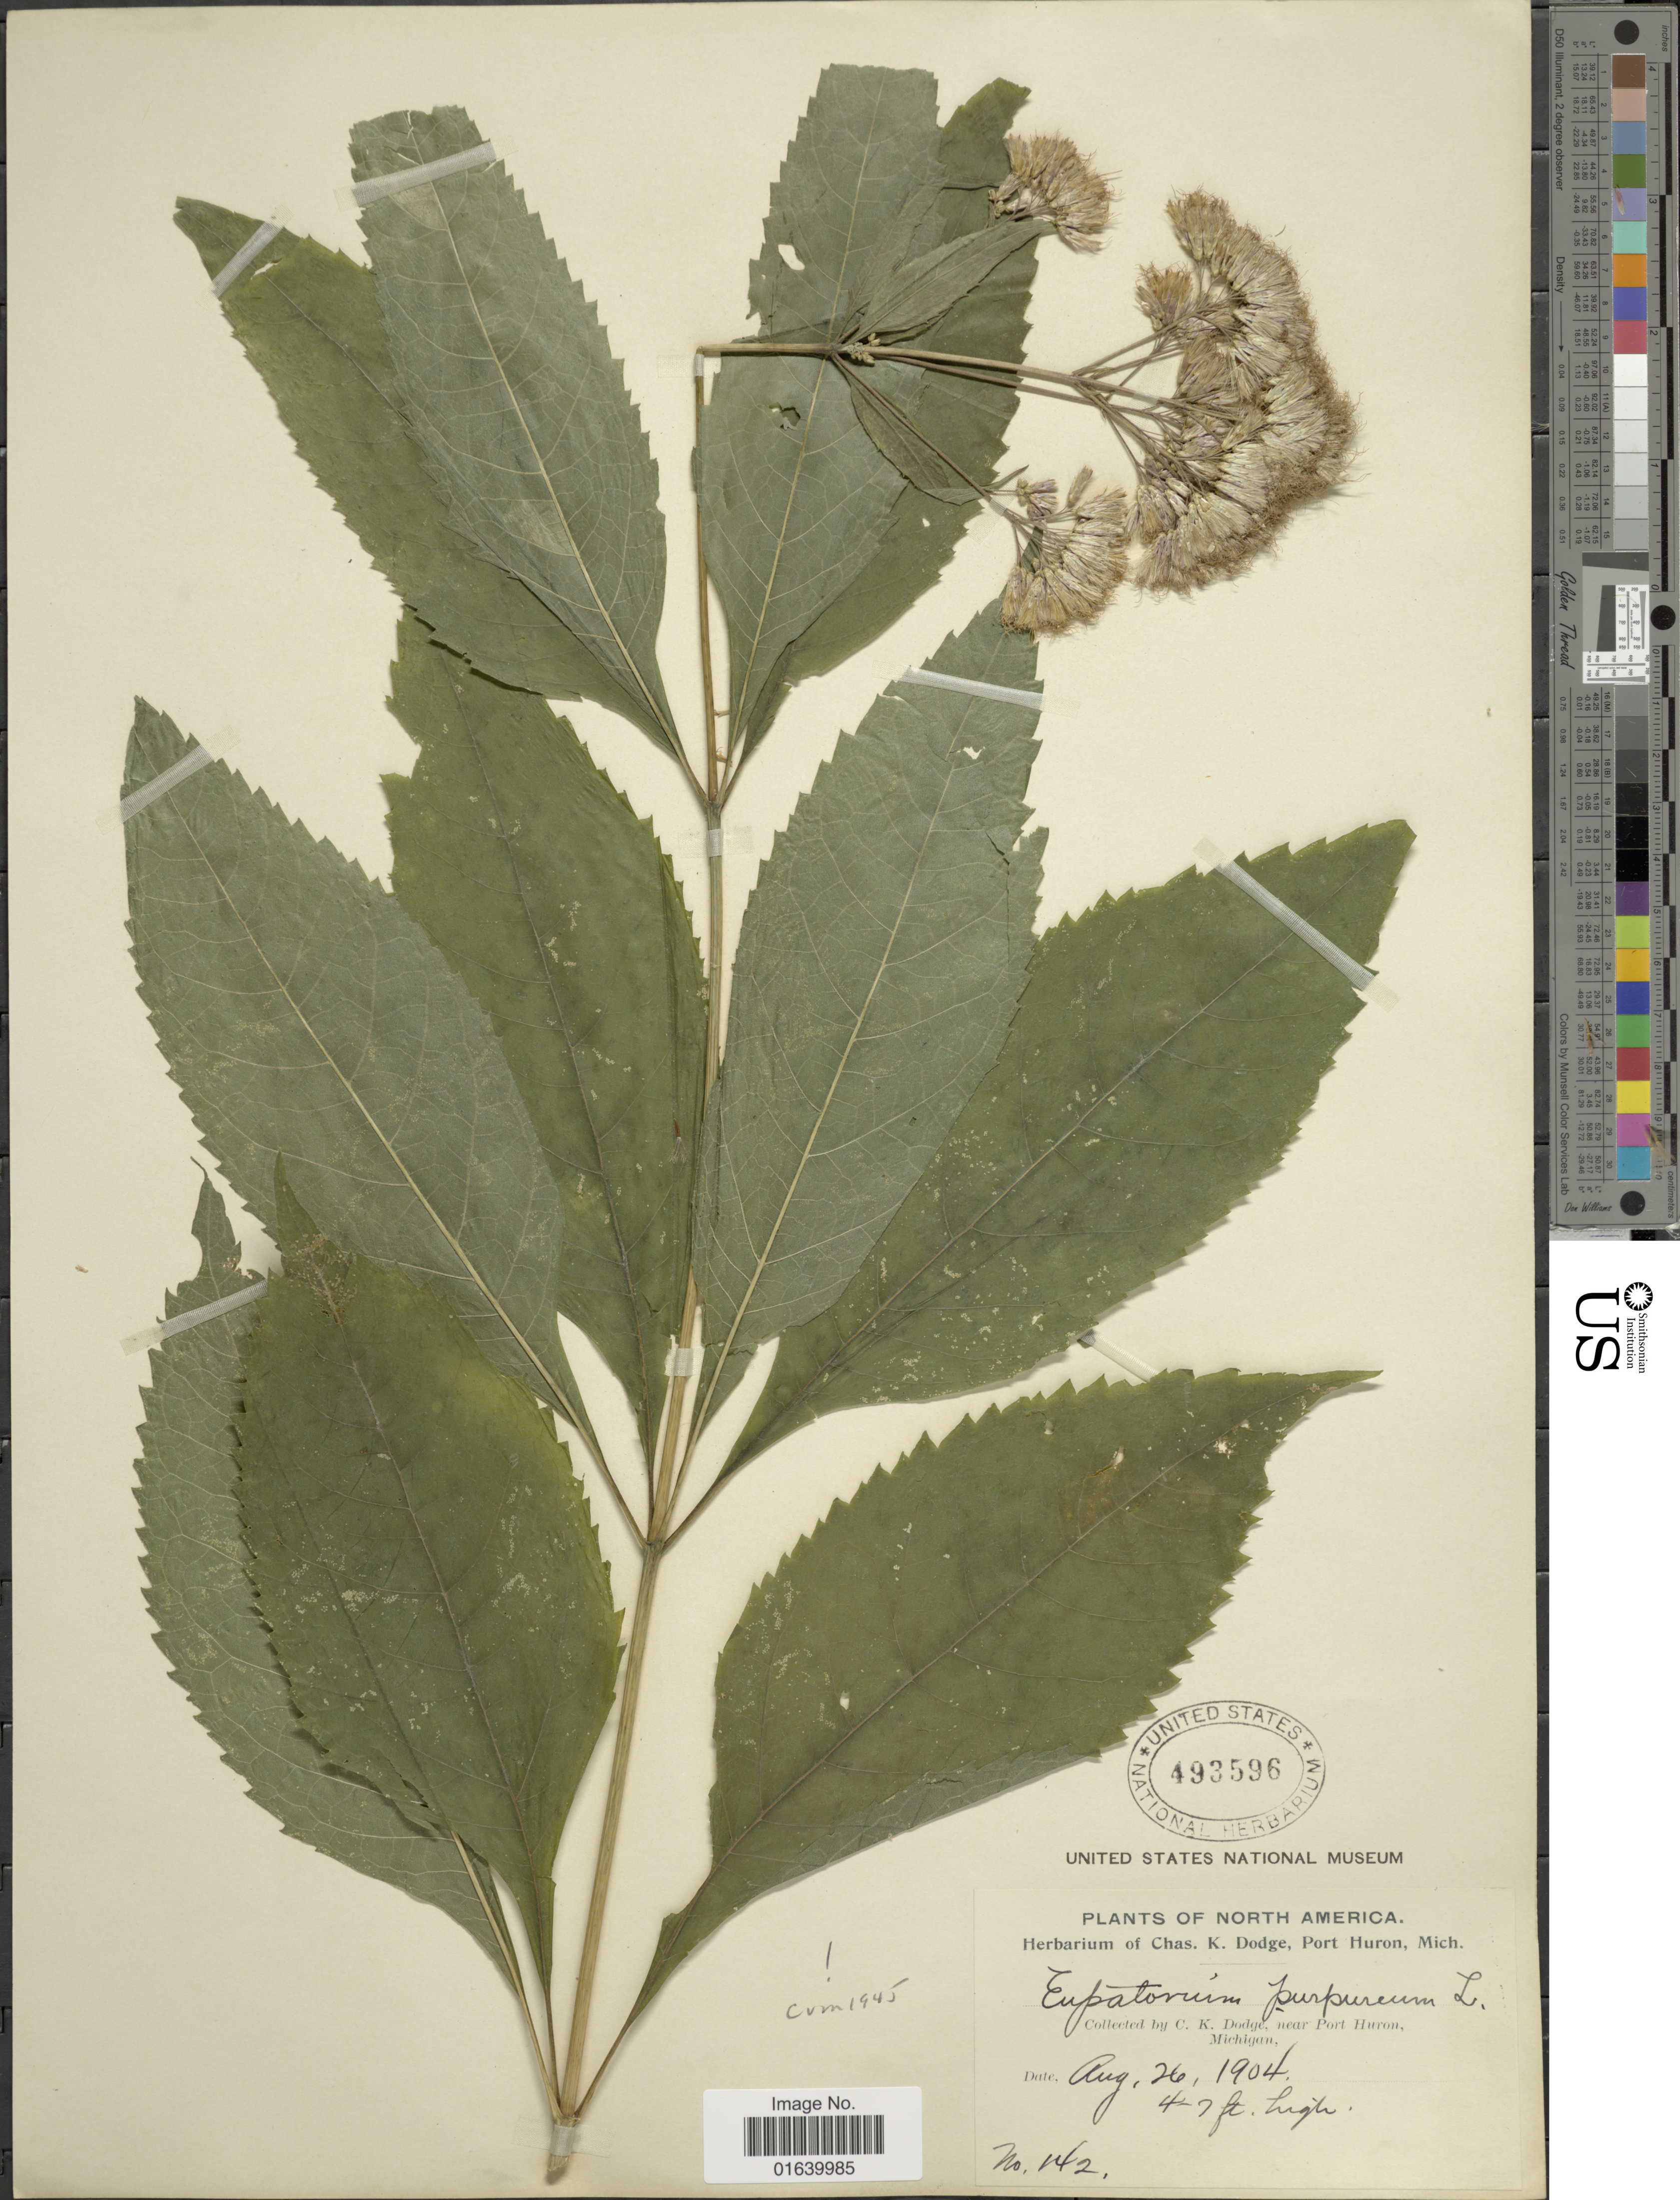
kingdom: Plantae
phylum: Tracheophyta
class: Magnoliopsida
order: Asterales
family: Asteraceae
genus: Eupatorium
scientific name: Eupatorium purpureum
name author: (L.) E.E. Lamont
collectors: C. Dodge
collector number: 142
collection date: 1904-08-26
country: United States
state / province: Michigan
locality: North America, near Port Huron, Michigan.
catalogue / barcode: US 493596